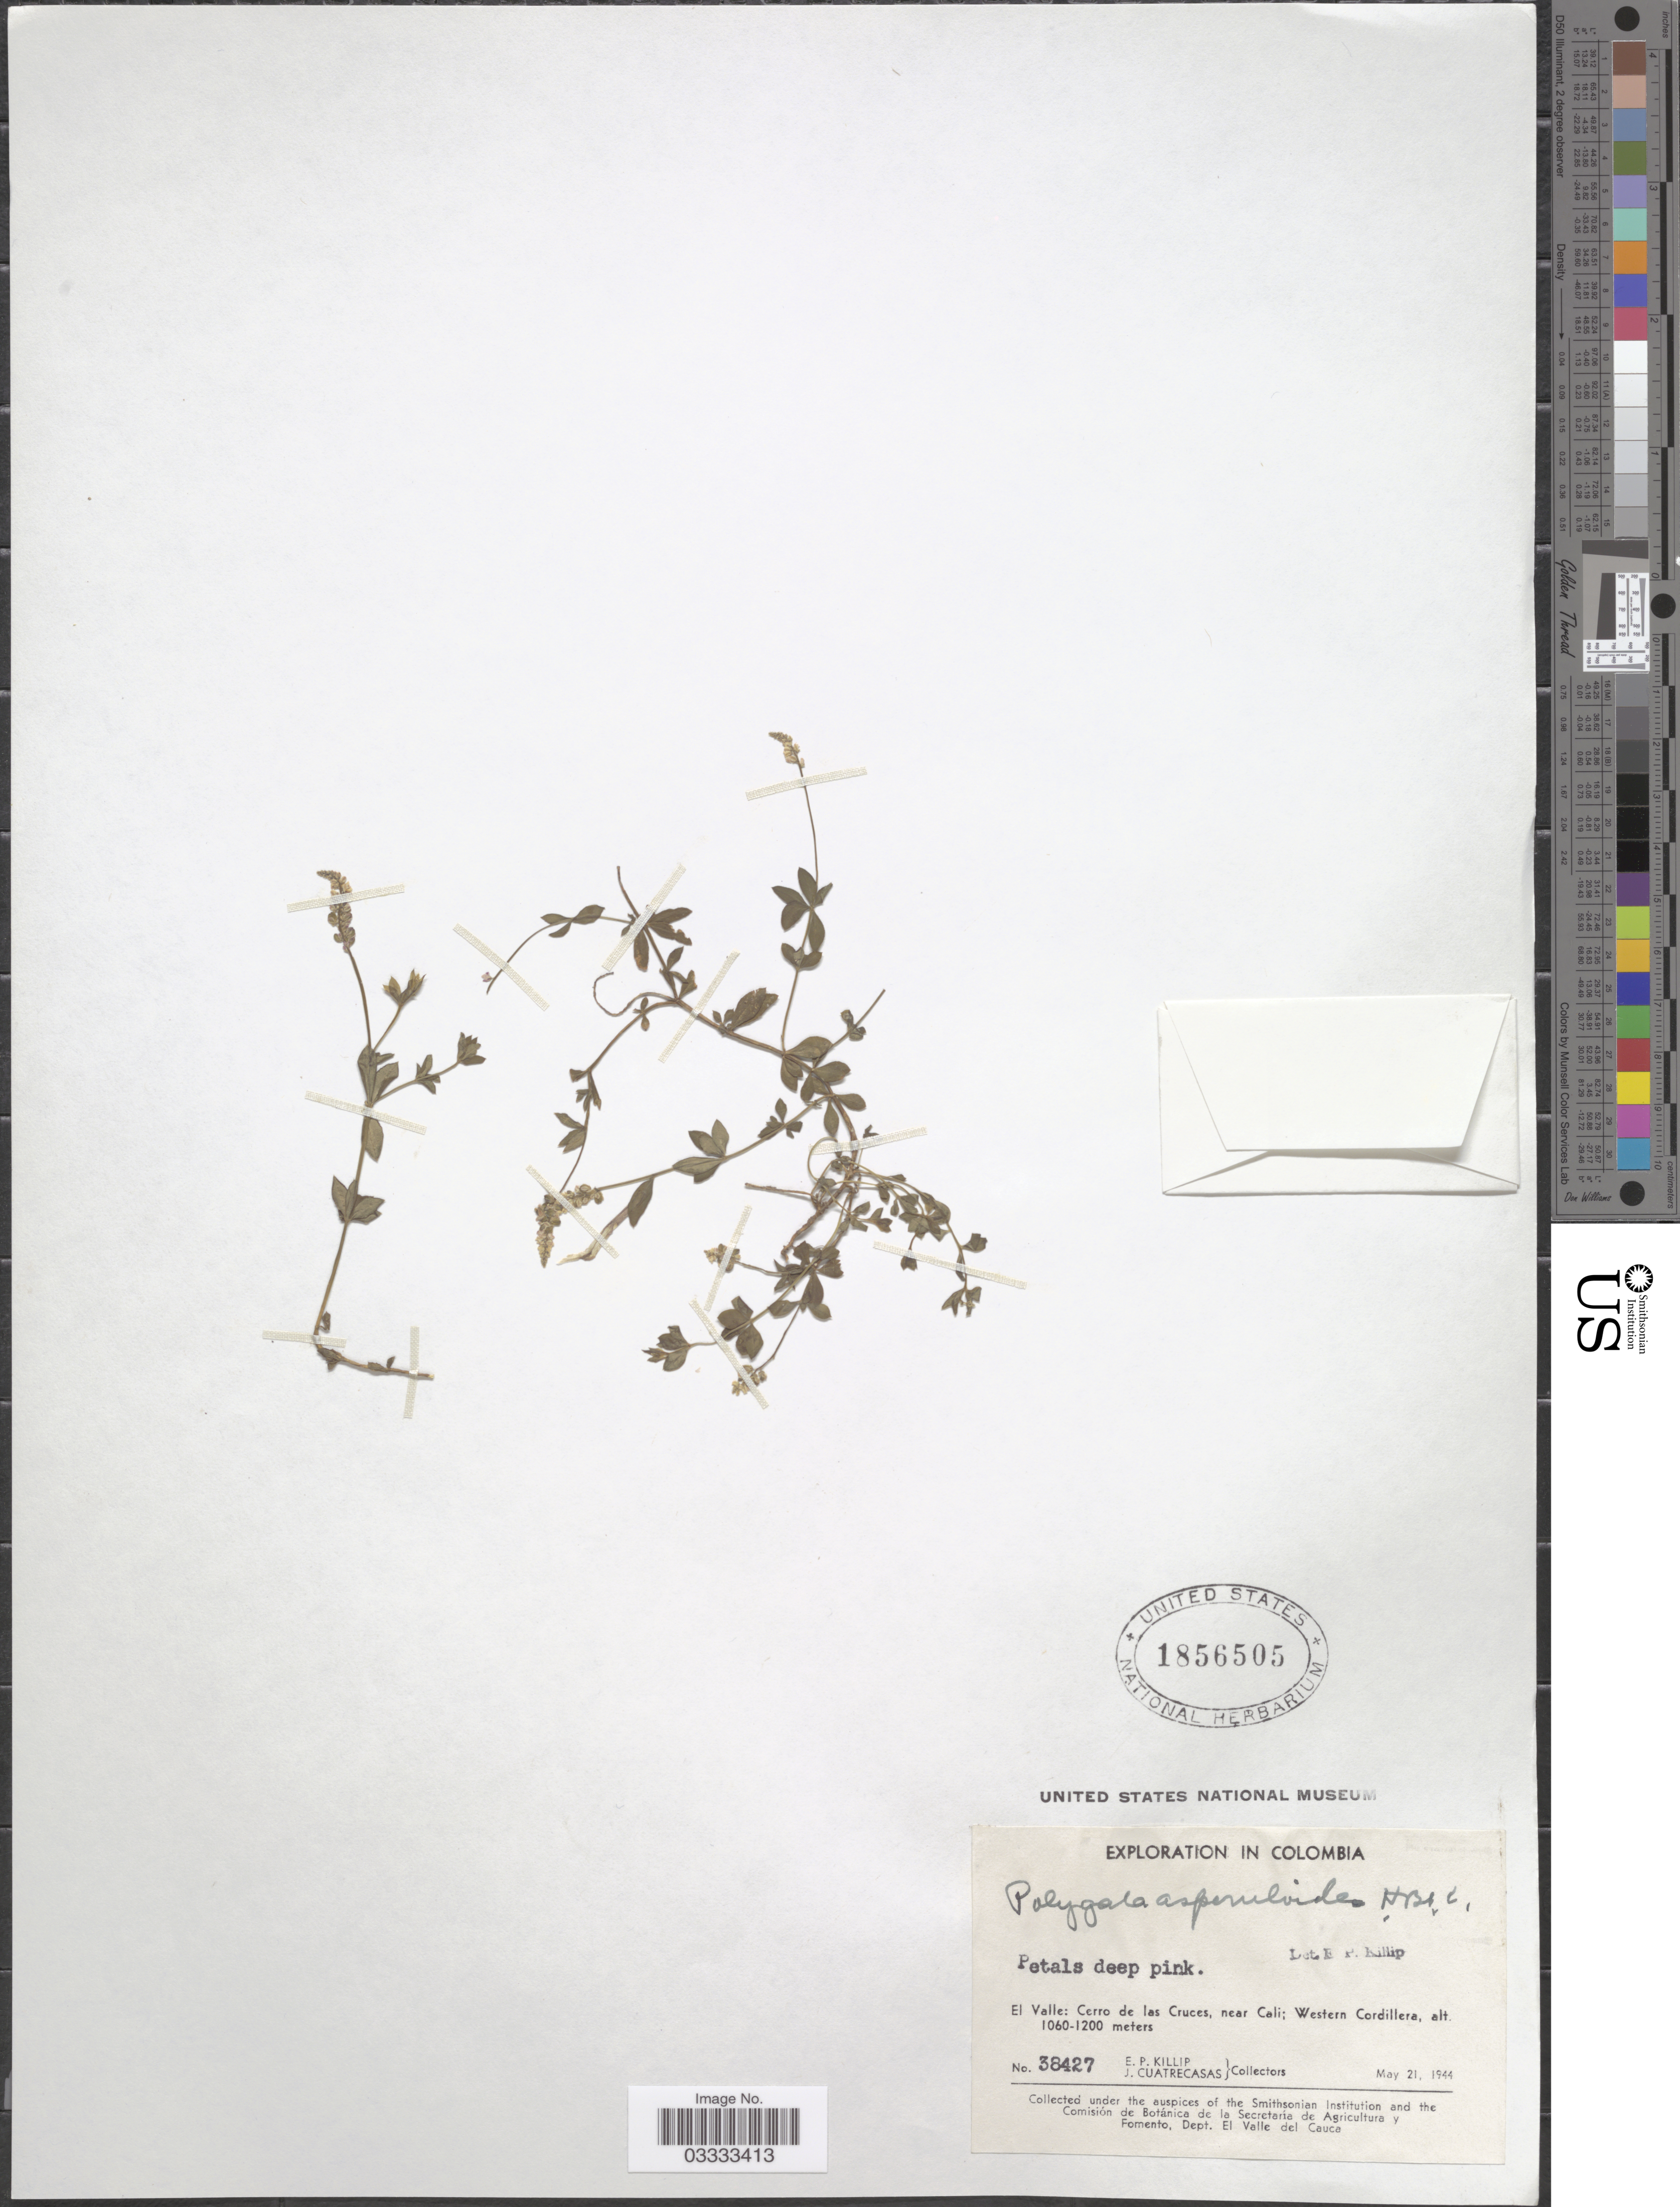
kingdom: Plantae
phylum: Tracheophyta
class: Magnoliopsida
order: Fabales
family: Polygalaceae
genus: Polygala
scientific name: Polygala asperuloides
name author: Kunth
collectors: E. P. Killip & J. Cuatrecasas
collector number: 38427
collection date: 1944-05-21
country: Colombia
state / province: Valle del Cauca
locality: El Valle: Cerro de las Cruces, near Cali; Western Cordillera.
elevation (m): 1060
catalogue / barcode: US 1856505